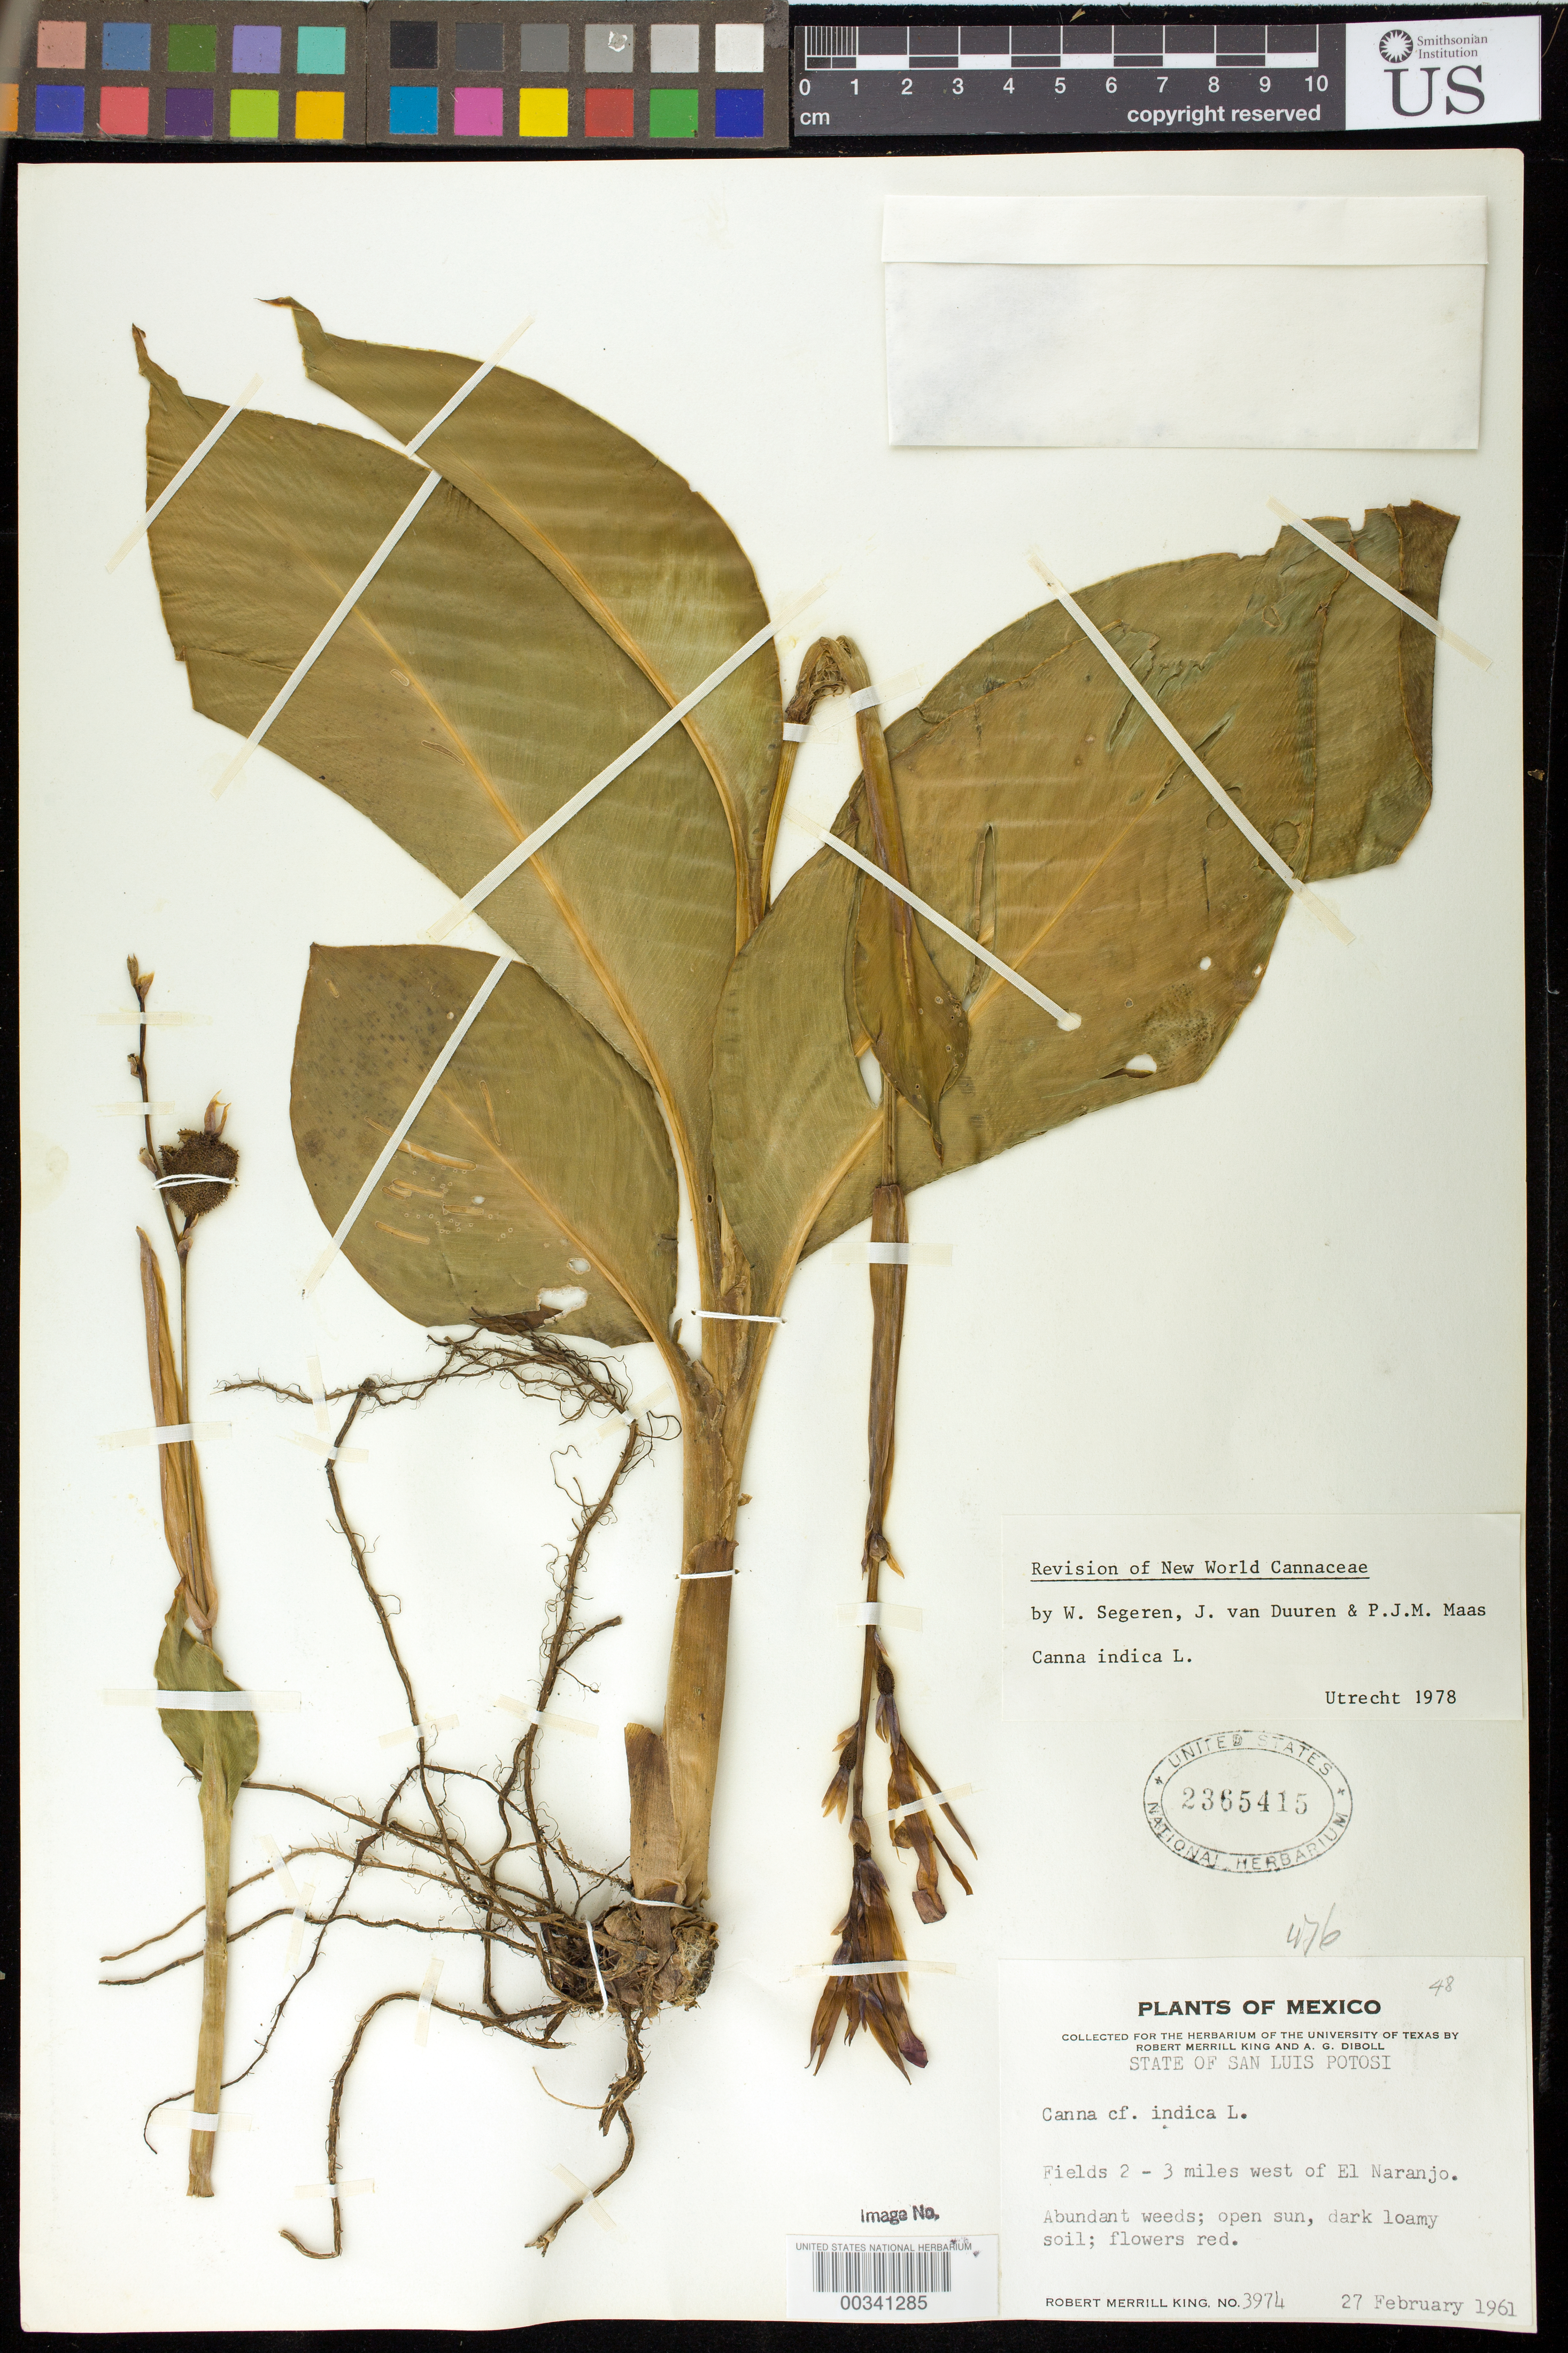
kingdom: Plantae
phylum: Tracheophyta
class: Liliopsida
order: Zingiberales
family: Cannaceae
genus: Canna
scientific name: Canna indica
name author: L.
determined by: Segeren, W.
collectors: R. M. King & A. Diboll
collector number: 3974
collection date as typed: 27 Feb 1961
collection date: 1961-02-27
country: Mexico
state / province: San Luis Potosí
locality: Fields 2-3 mi W of El Naranjo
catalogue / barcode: US 2365415